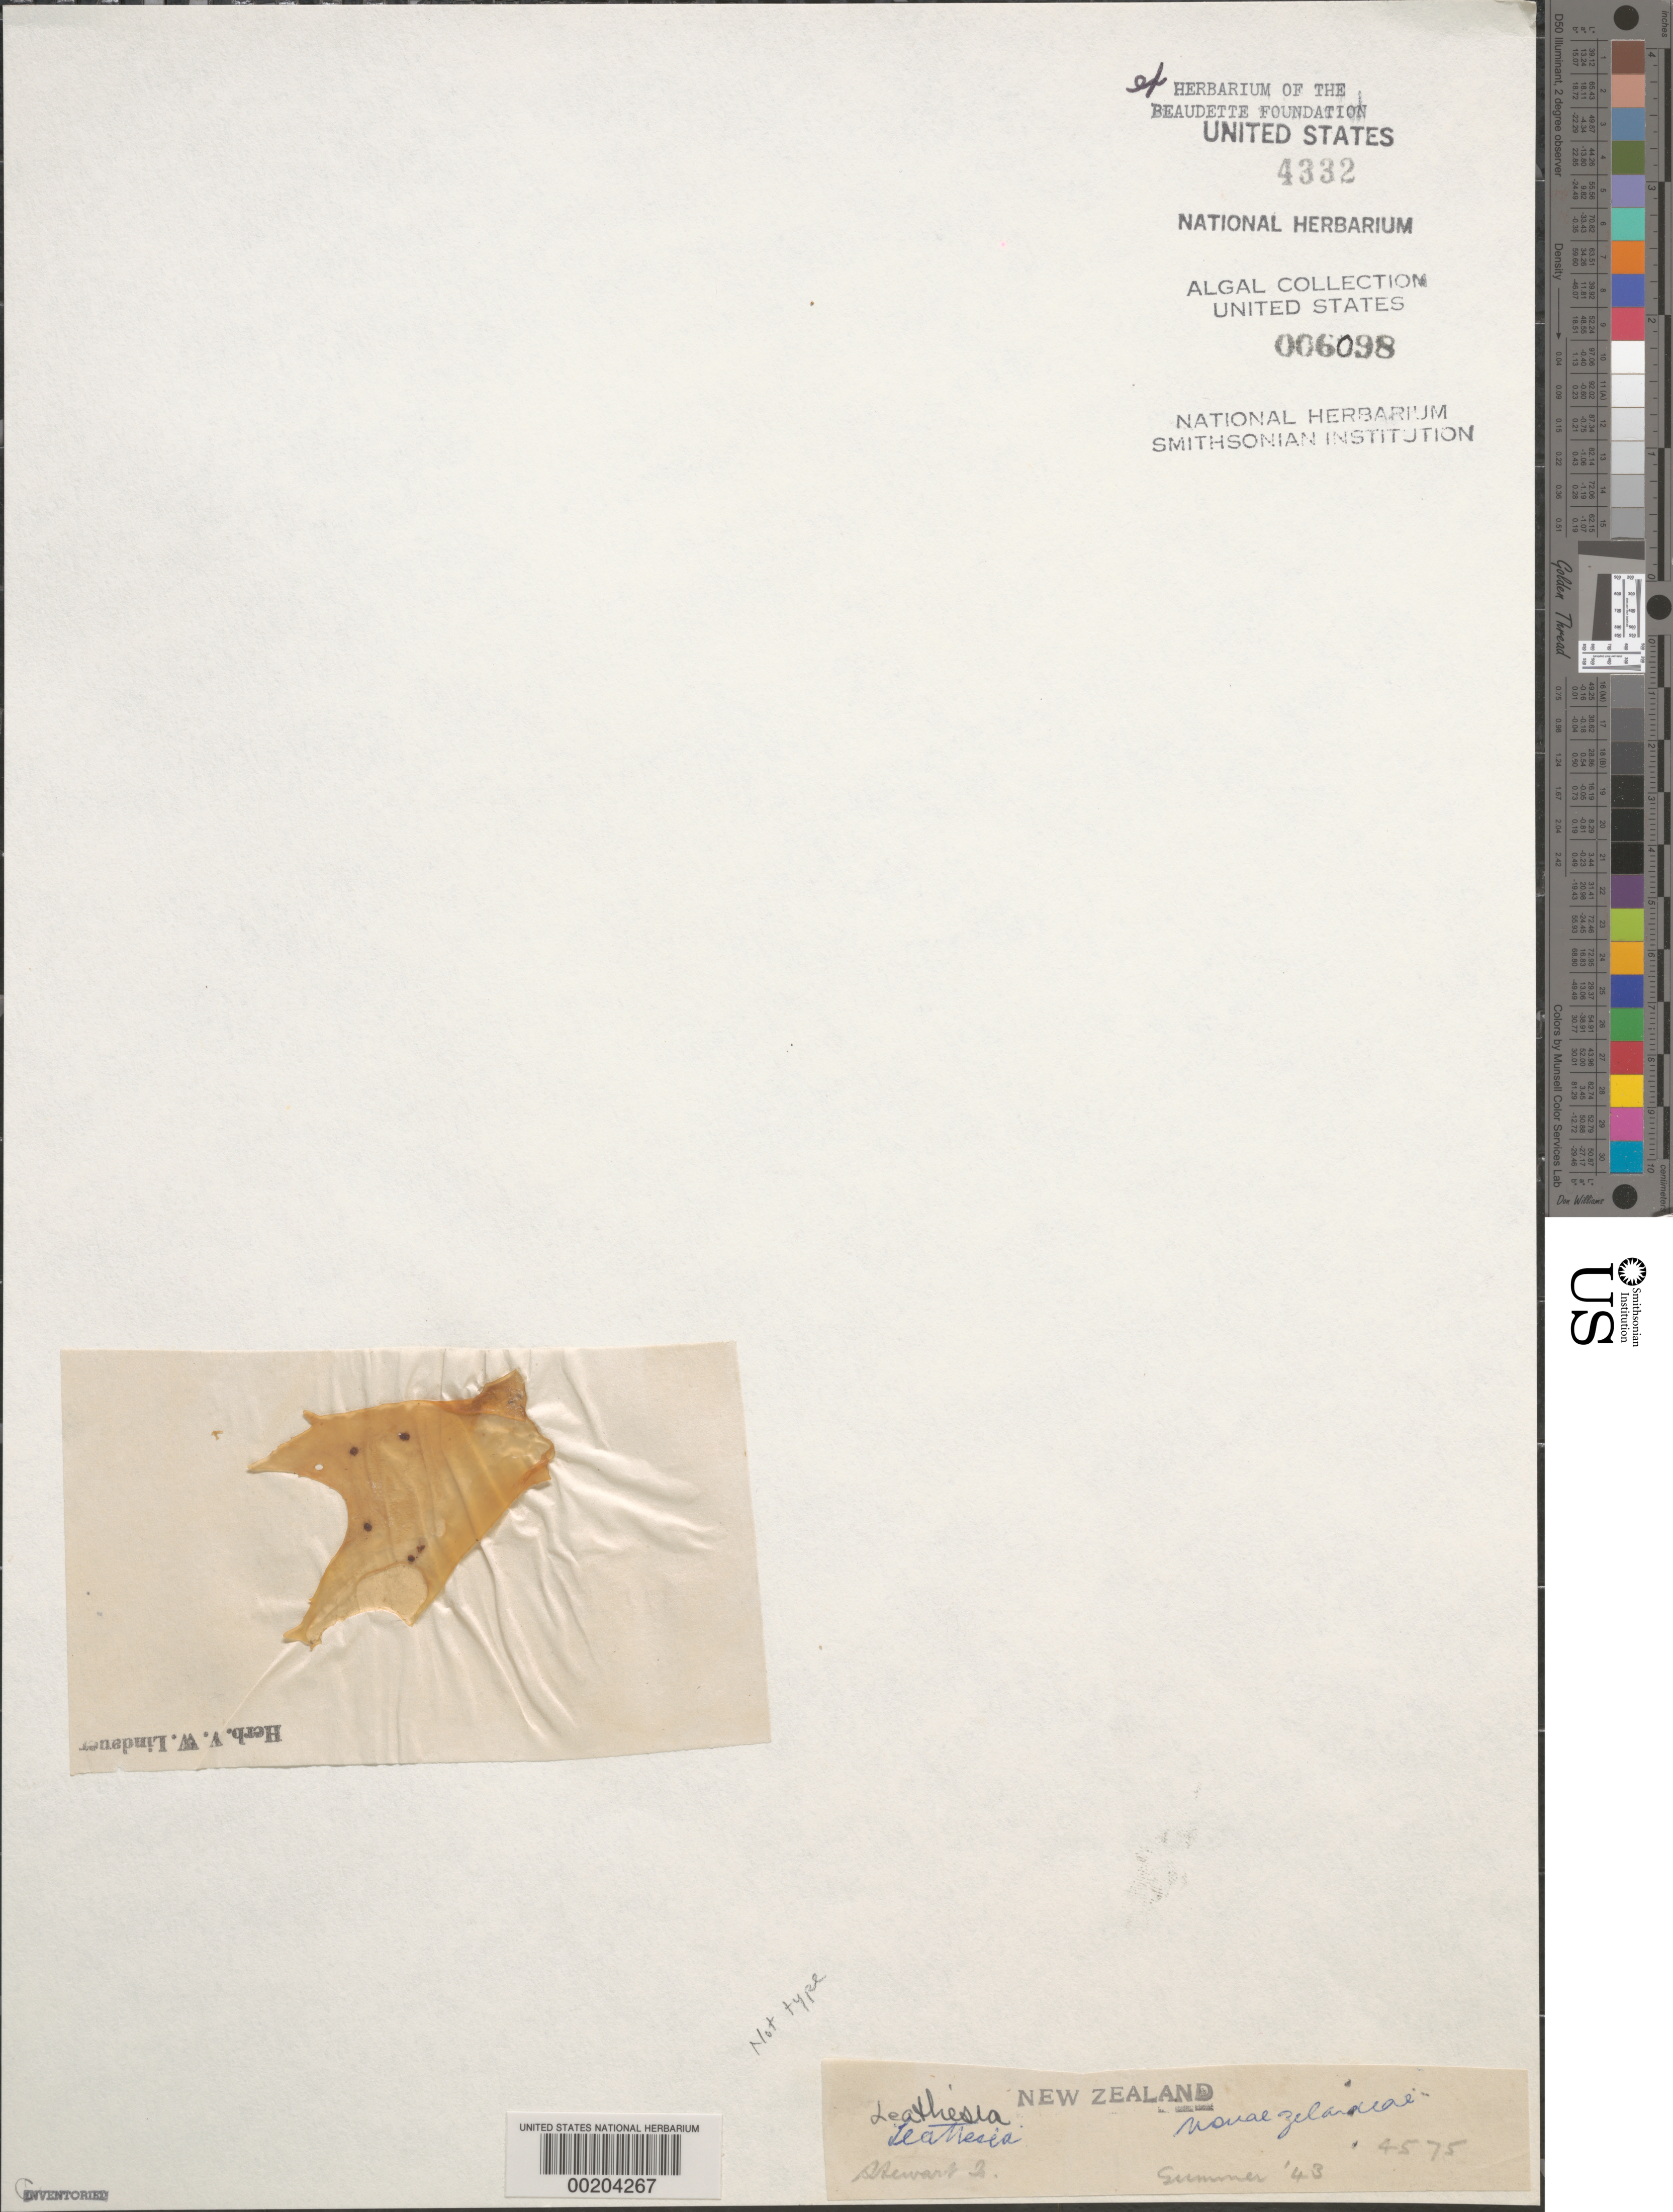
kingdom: Chromista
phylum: Ochrophyta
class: Phaeophyceae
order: Ectocarpales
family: Chordariaceae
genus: Leathesia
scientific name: Leathesia novae-zelandiae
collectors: V. Lindauer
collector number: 4575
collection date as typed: Sum 1943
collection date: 1943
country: New Zealand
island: Stewart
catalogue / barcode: US 6098